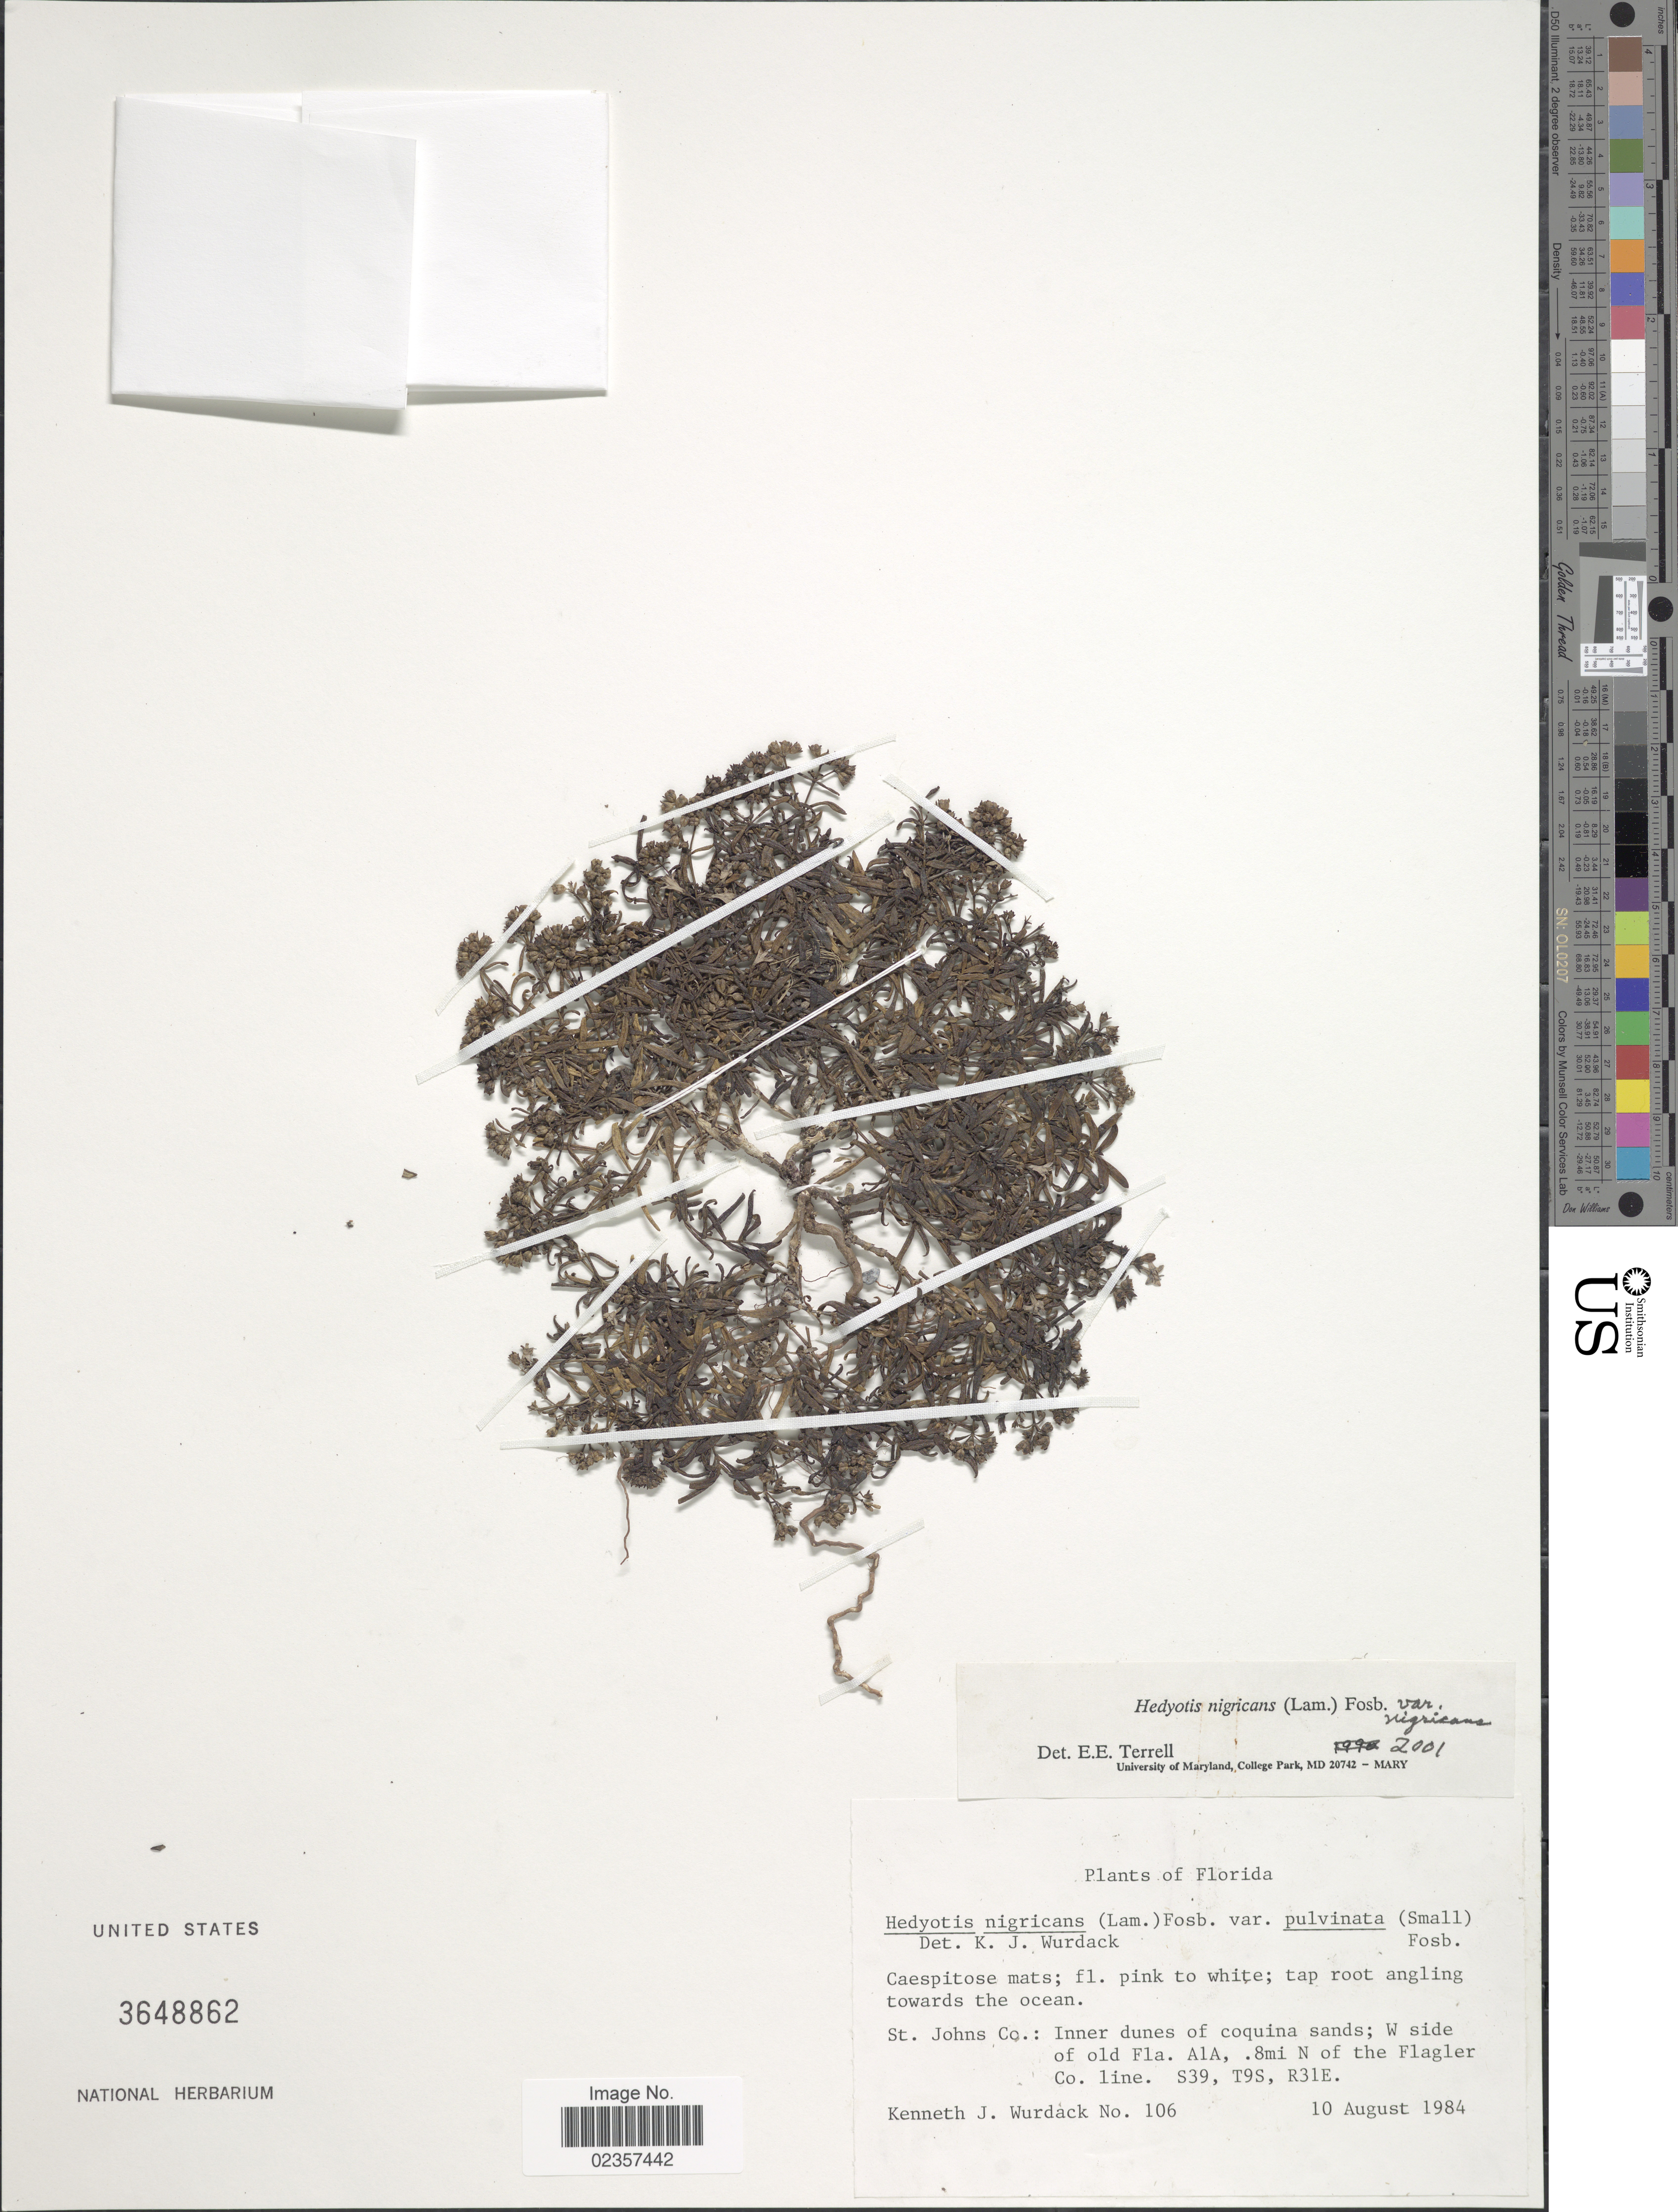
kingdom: Plantae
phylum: Tracheophyta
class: Magnoliopsida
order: Gentianales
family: Rubiaceae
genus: Houstonia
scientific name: Houstonia nigricans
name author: (Lam.) Fernald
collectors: K. Wurdack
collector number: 106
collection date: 1984-08-10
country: United States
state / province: Florida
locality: St. Johns Co.: Inner dunes of coquina sands; W side of old Fla. A1A, .8mi N of the Flagler Co. line. S39, T9S. R31E.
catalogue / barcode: US 3648862